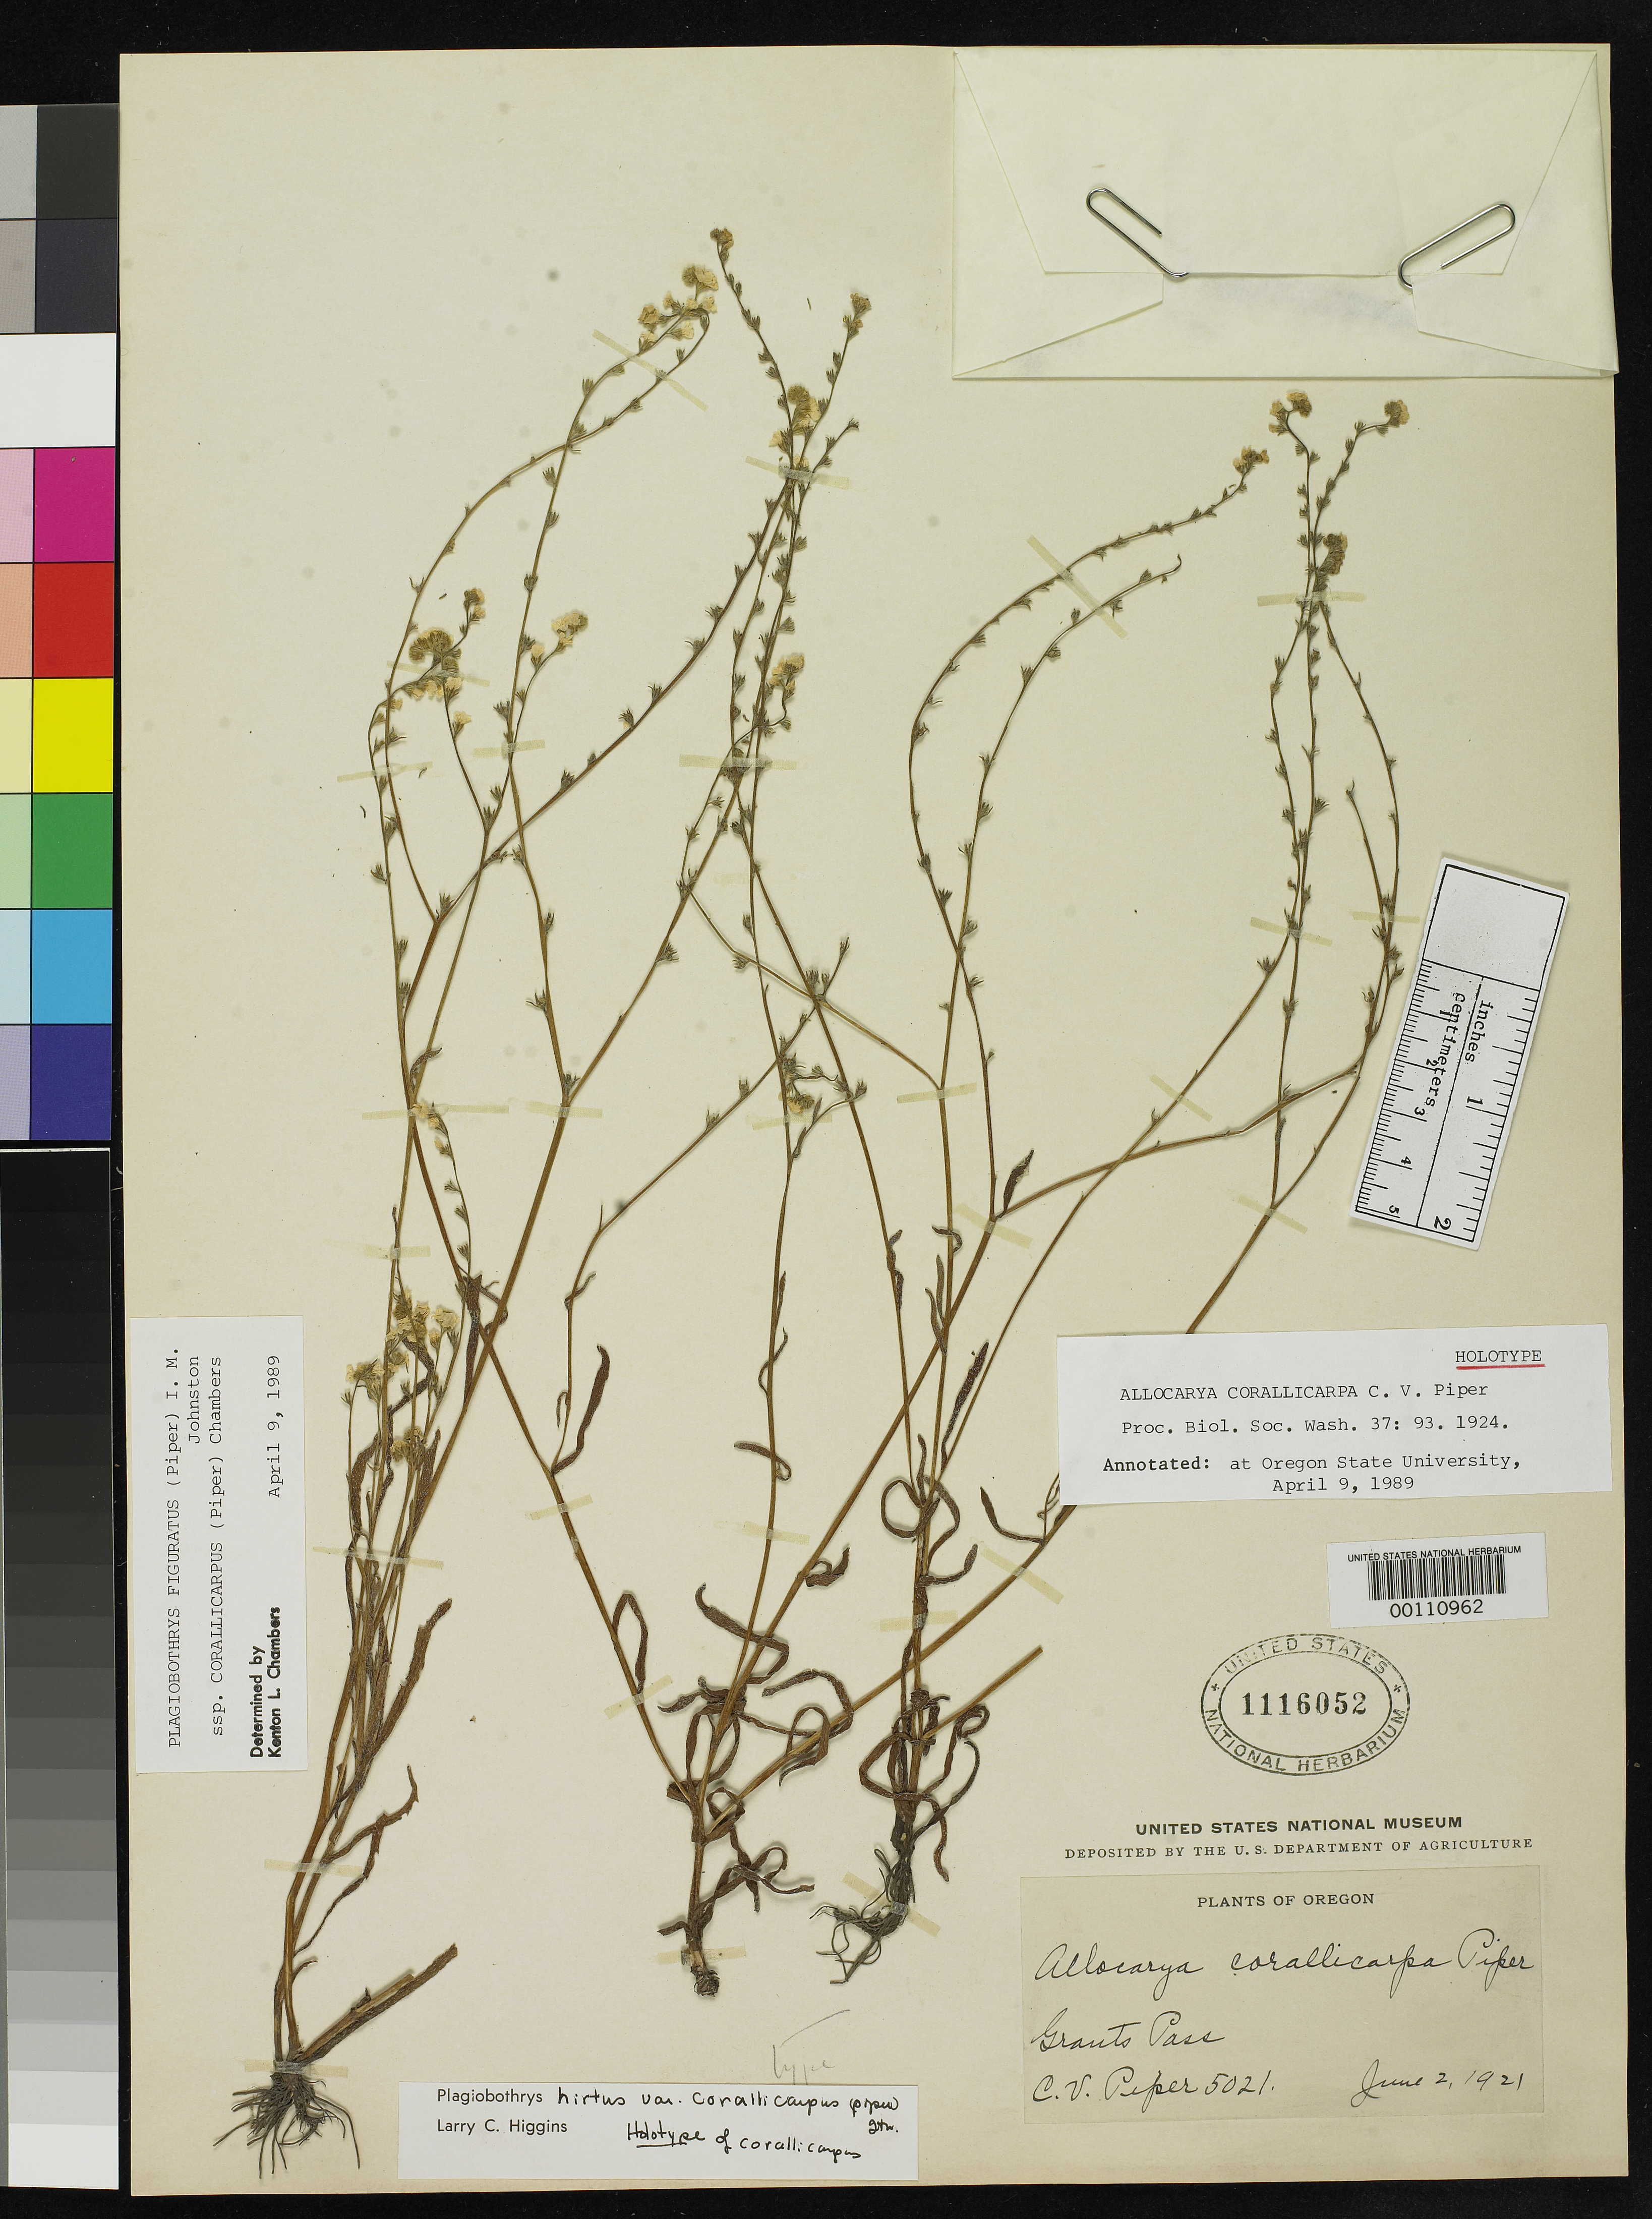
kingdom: Plantae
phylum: Tracheophyta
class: Magnoliopsida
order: Boraginales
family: Boraginaceae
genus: Allocarya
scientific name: Allocarya corallicarpa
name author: Piper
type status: Holotype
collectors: C. V. Piper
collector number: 5021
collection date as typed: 02 Jun 1921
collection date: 1921-06-02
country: United States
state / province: Oregon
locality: Grant's Pass.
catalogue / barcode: US 1116052